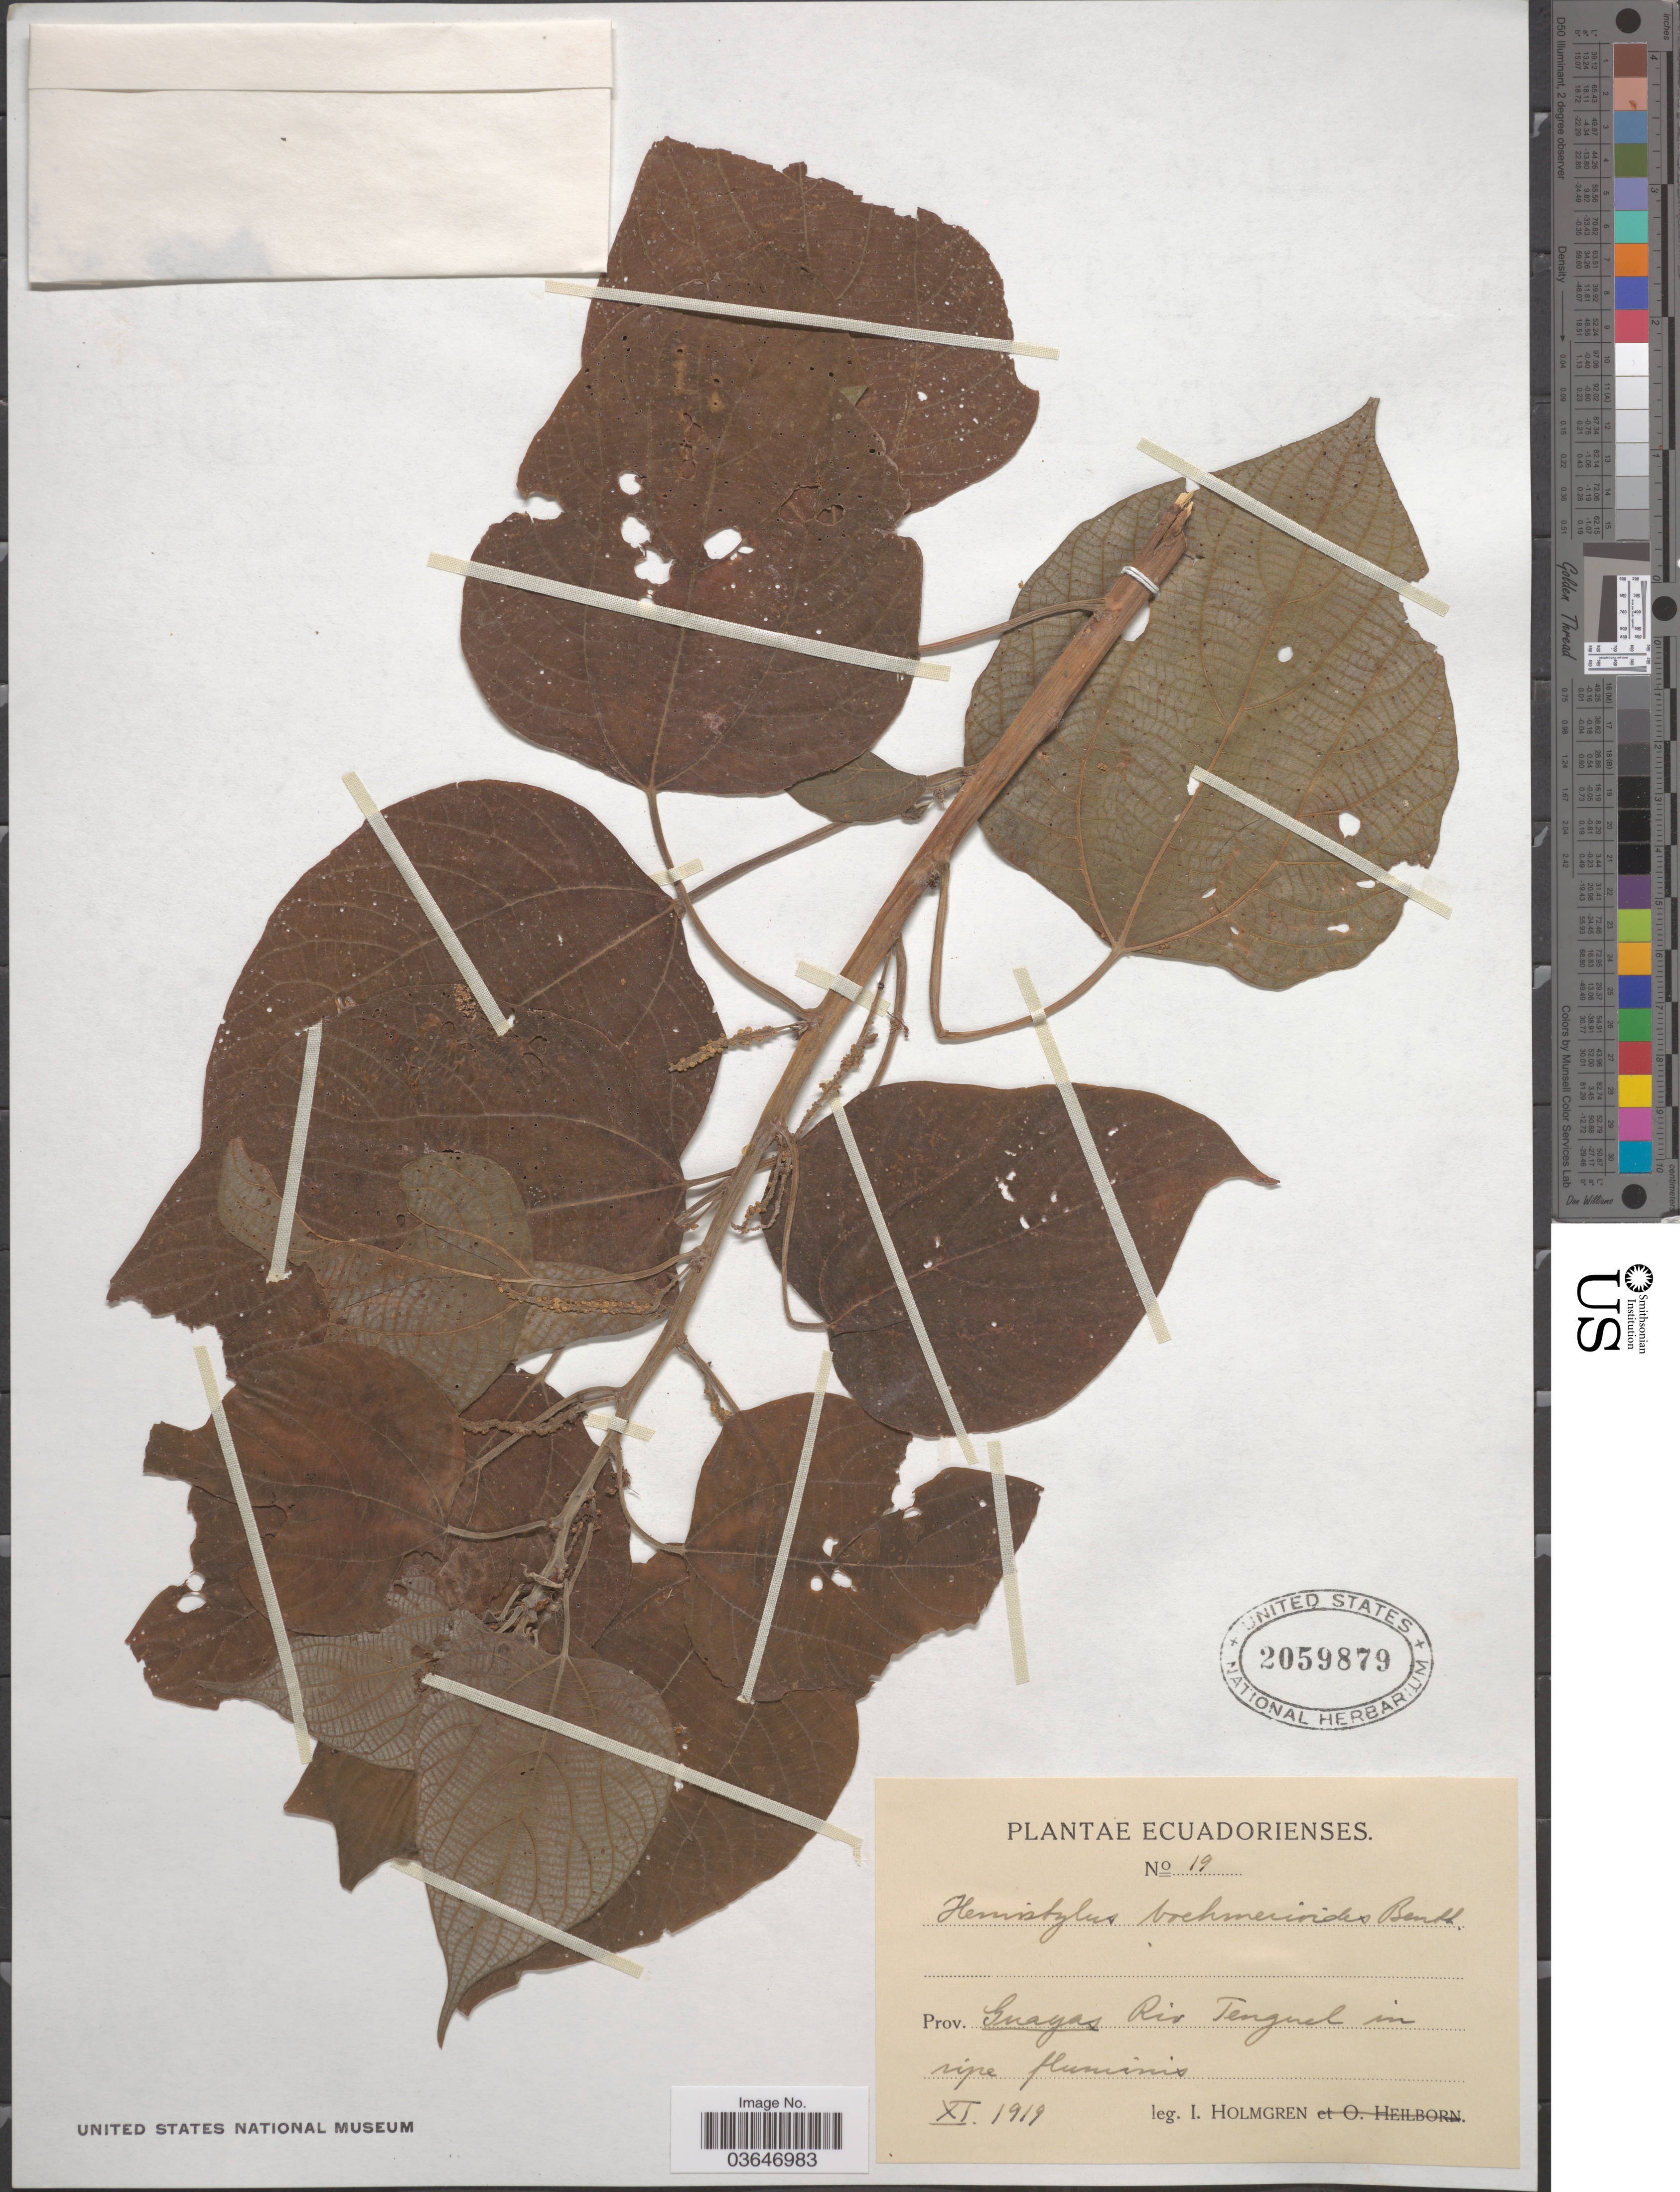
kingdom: Plantae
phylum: Tracheophyta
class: Magnoliopsida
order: Rosales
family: Urticaceae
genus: Hemistylus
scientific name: Hemistylus boehmerioides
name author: Benth.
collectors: I. Holmgren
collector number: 19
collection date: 1919-11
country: Ecuador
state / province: Guayas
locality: Rio Tenguel.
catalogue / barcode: US 2059879